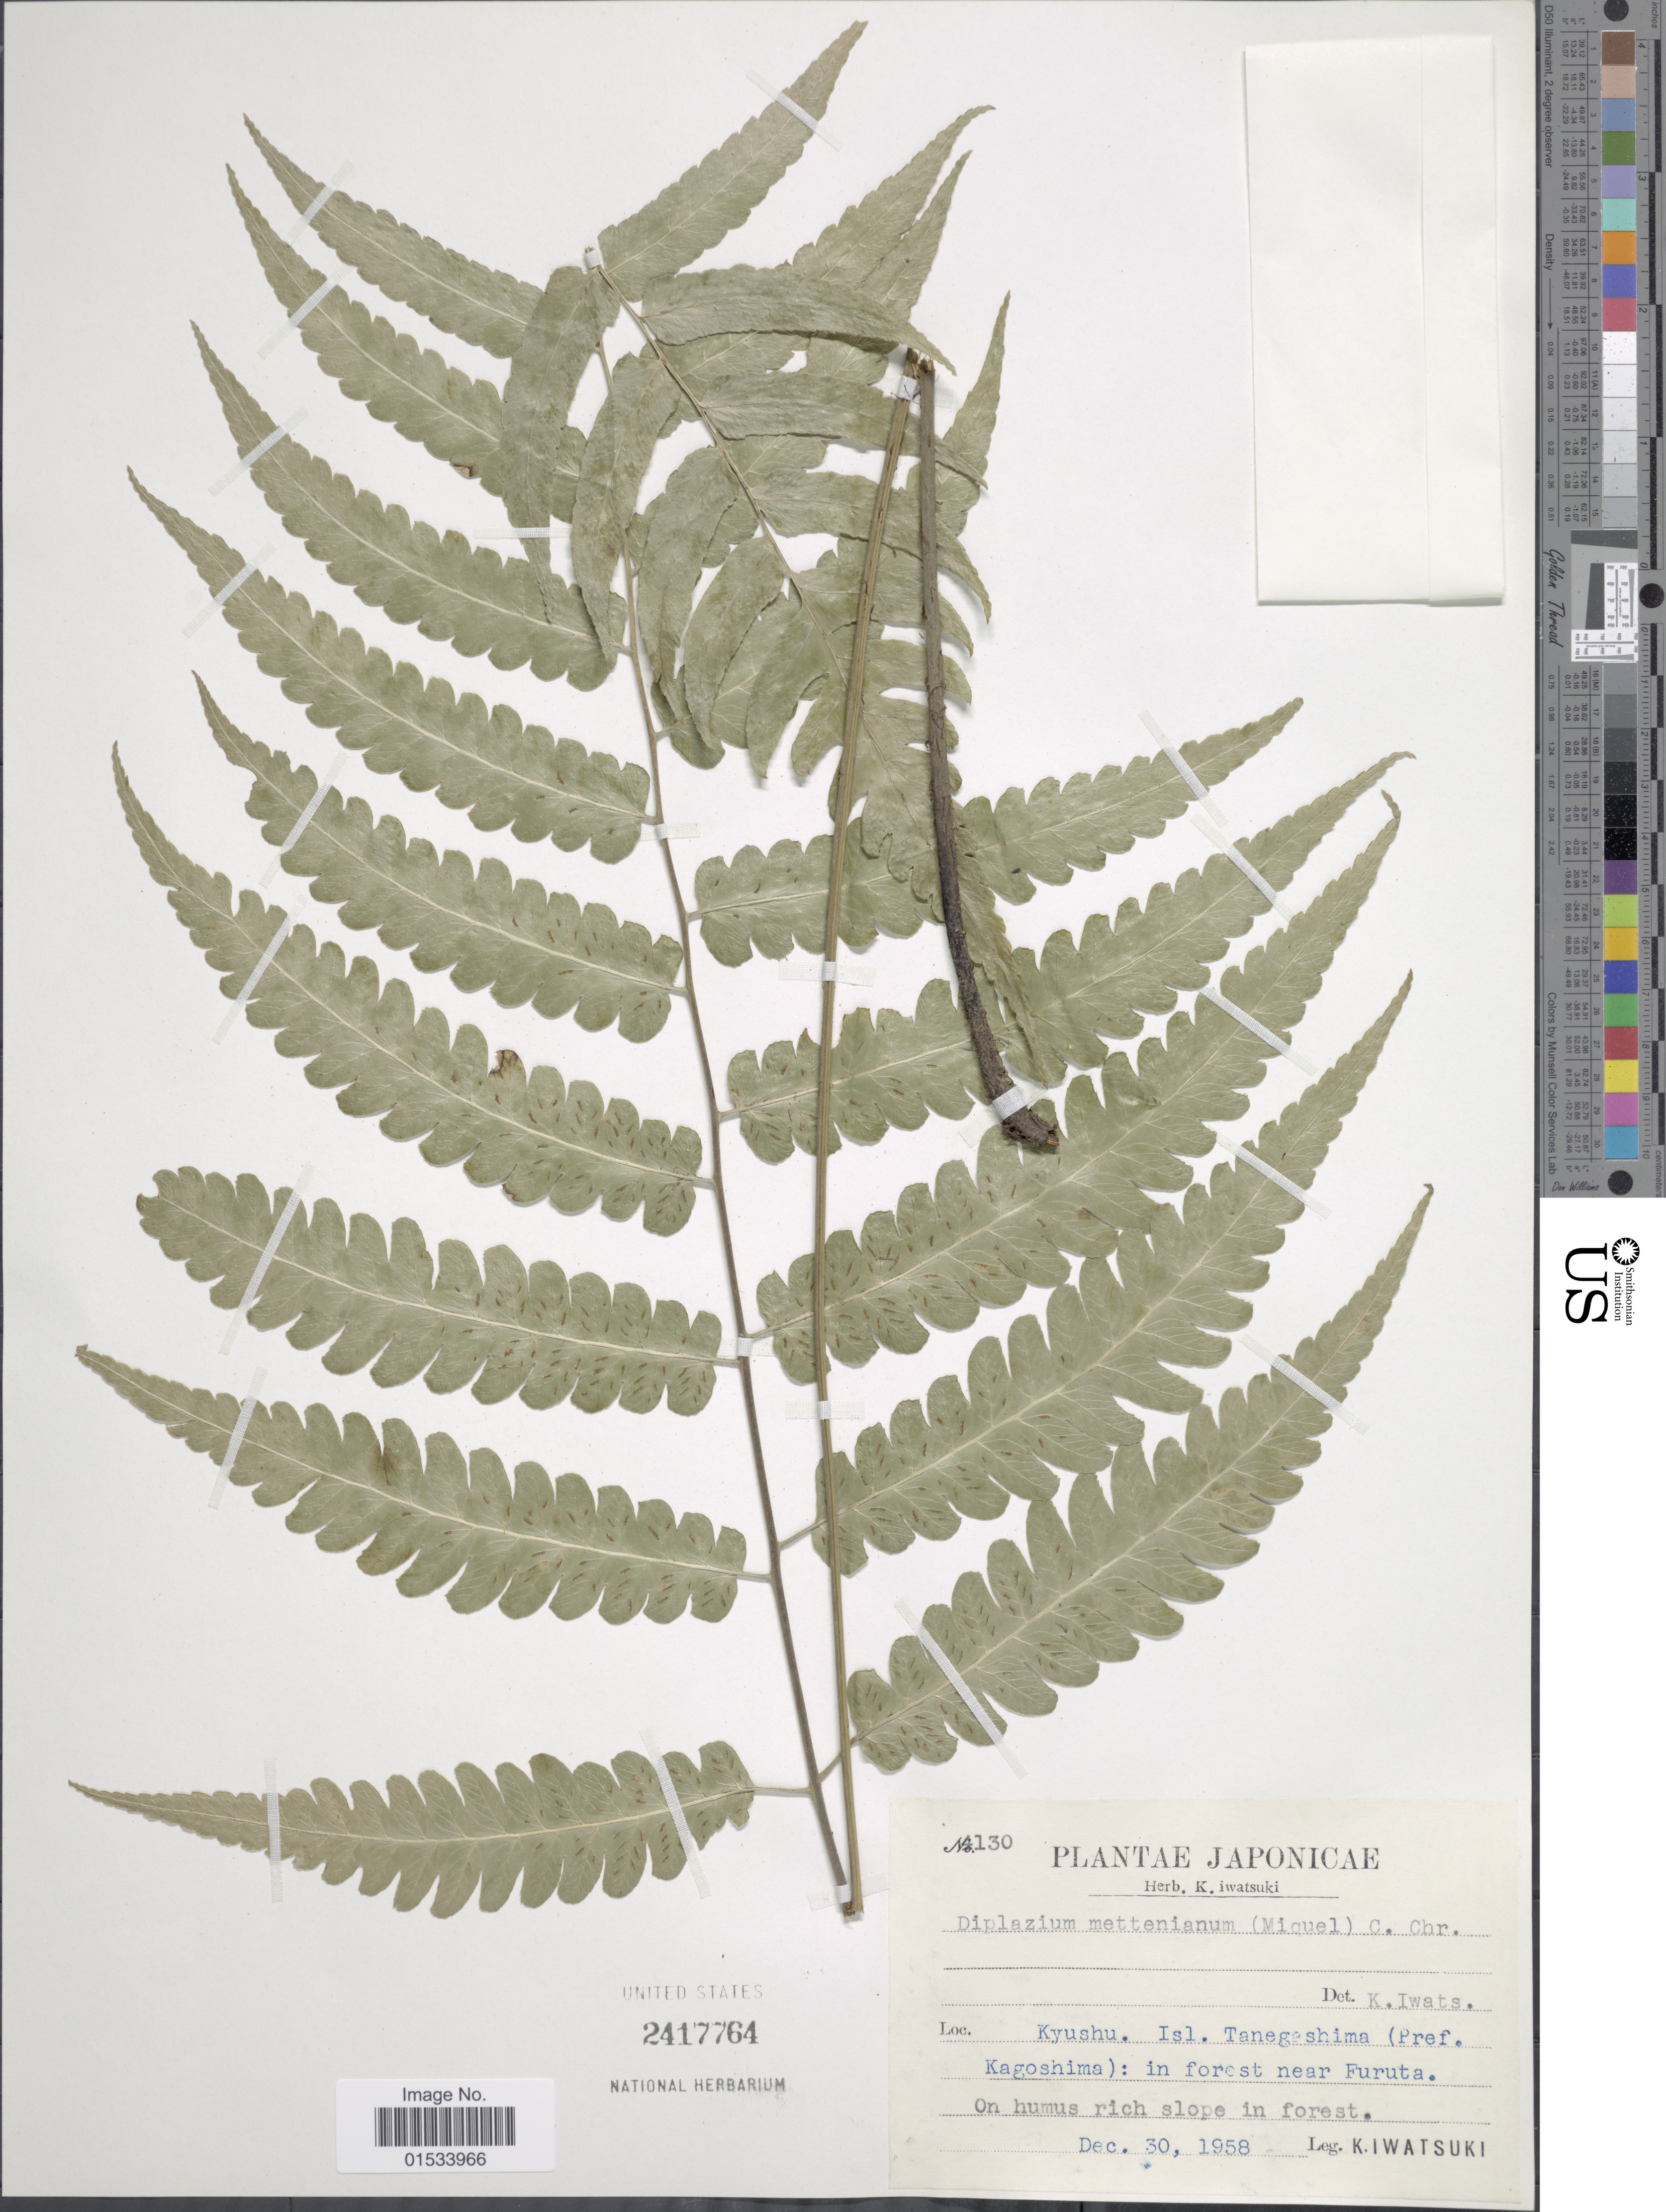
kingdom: Plantae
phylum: Tracheophyta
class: Polypodiopsida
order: Polypodiales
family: Athyriaceae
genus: Diplazium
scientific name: Diplazium mettenianum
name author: (Miq.) C. Chr.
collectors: K. Iwatsuki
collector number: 130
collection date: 1958-12-30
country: Japan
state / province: Kagosima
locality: Kyushu. Isl. Tanegeshima: in forest near Furuta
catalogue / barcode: US 2417764